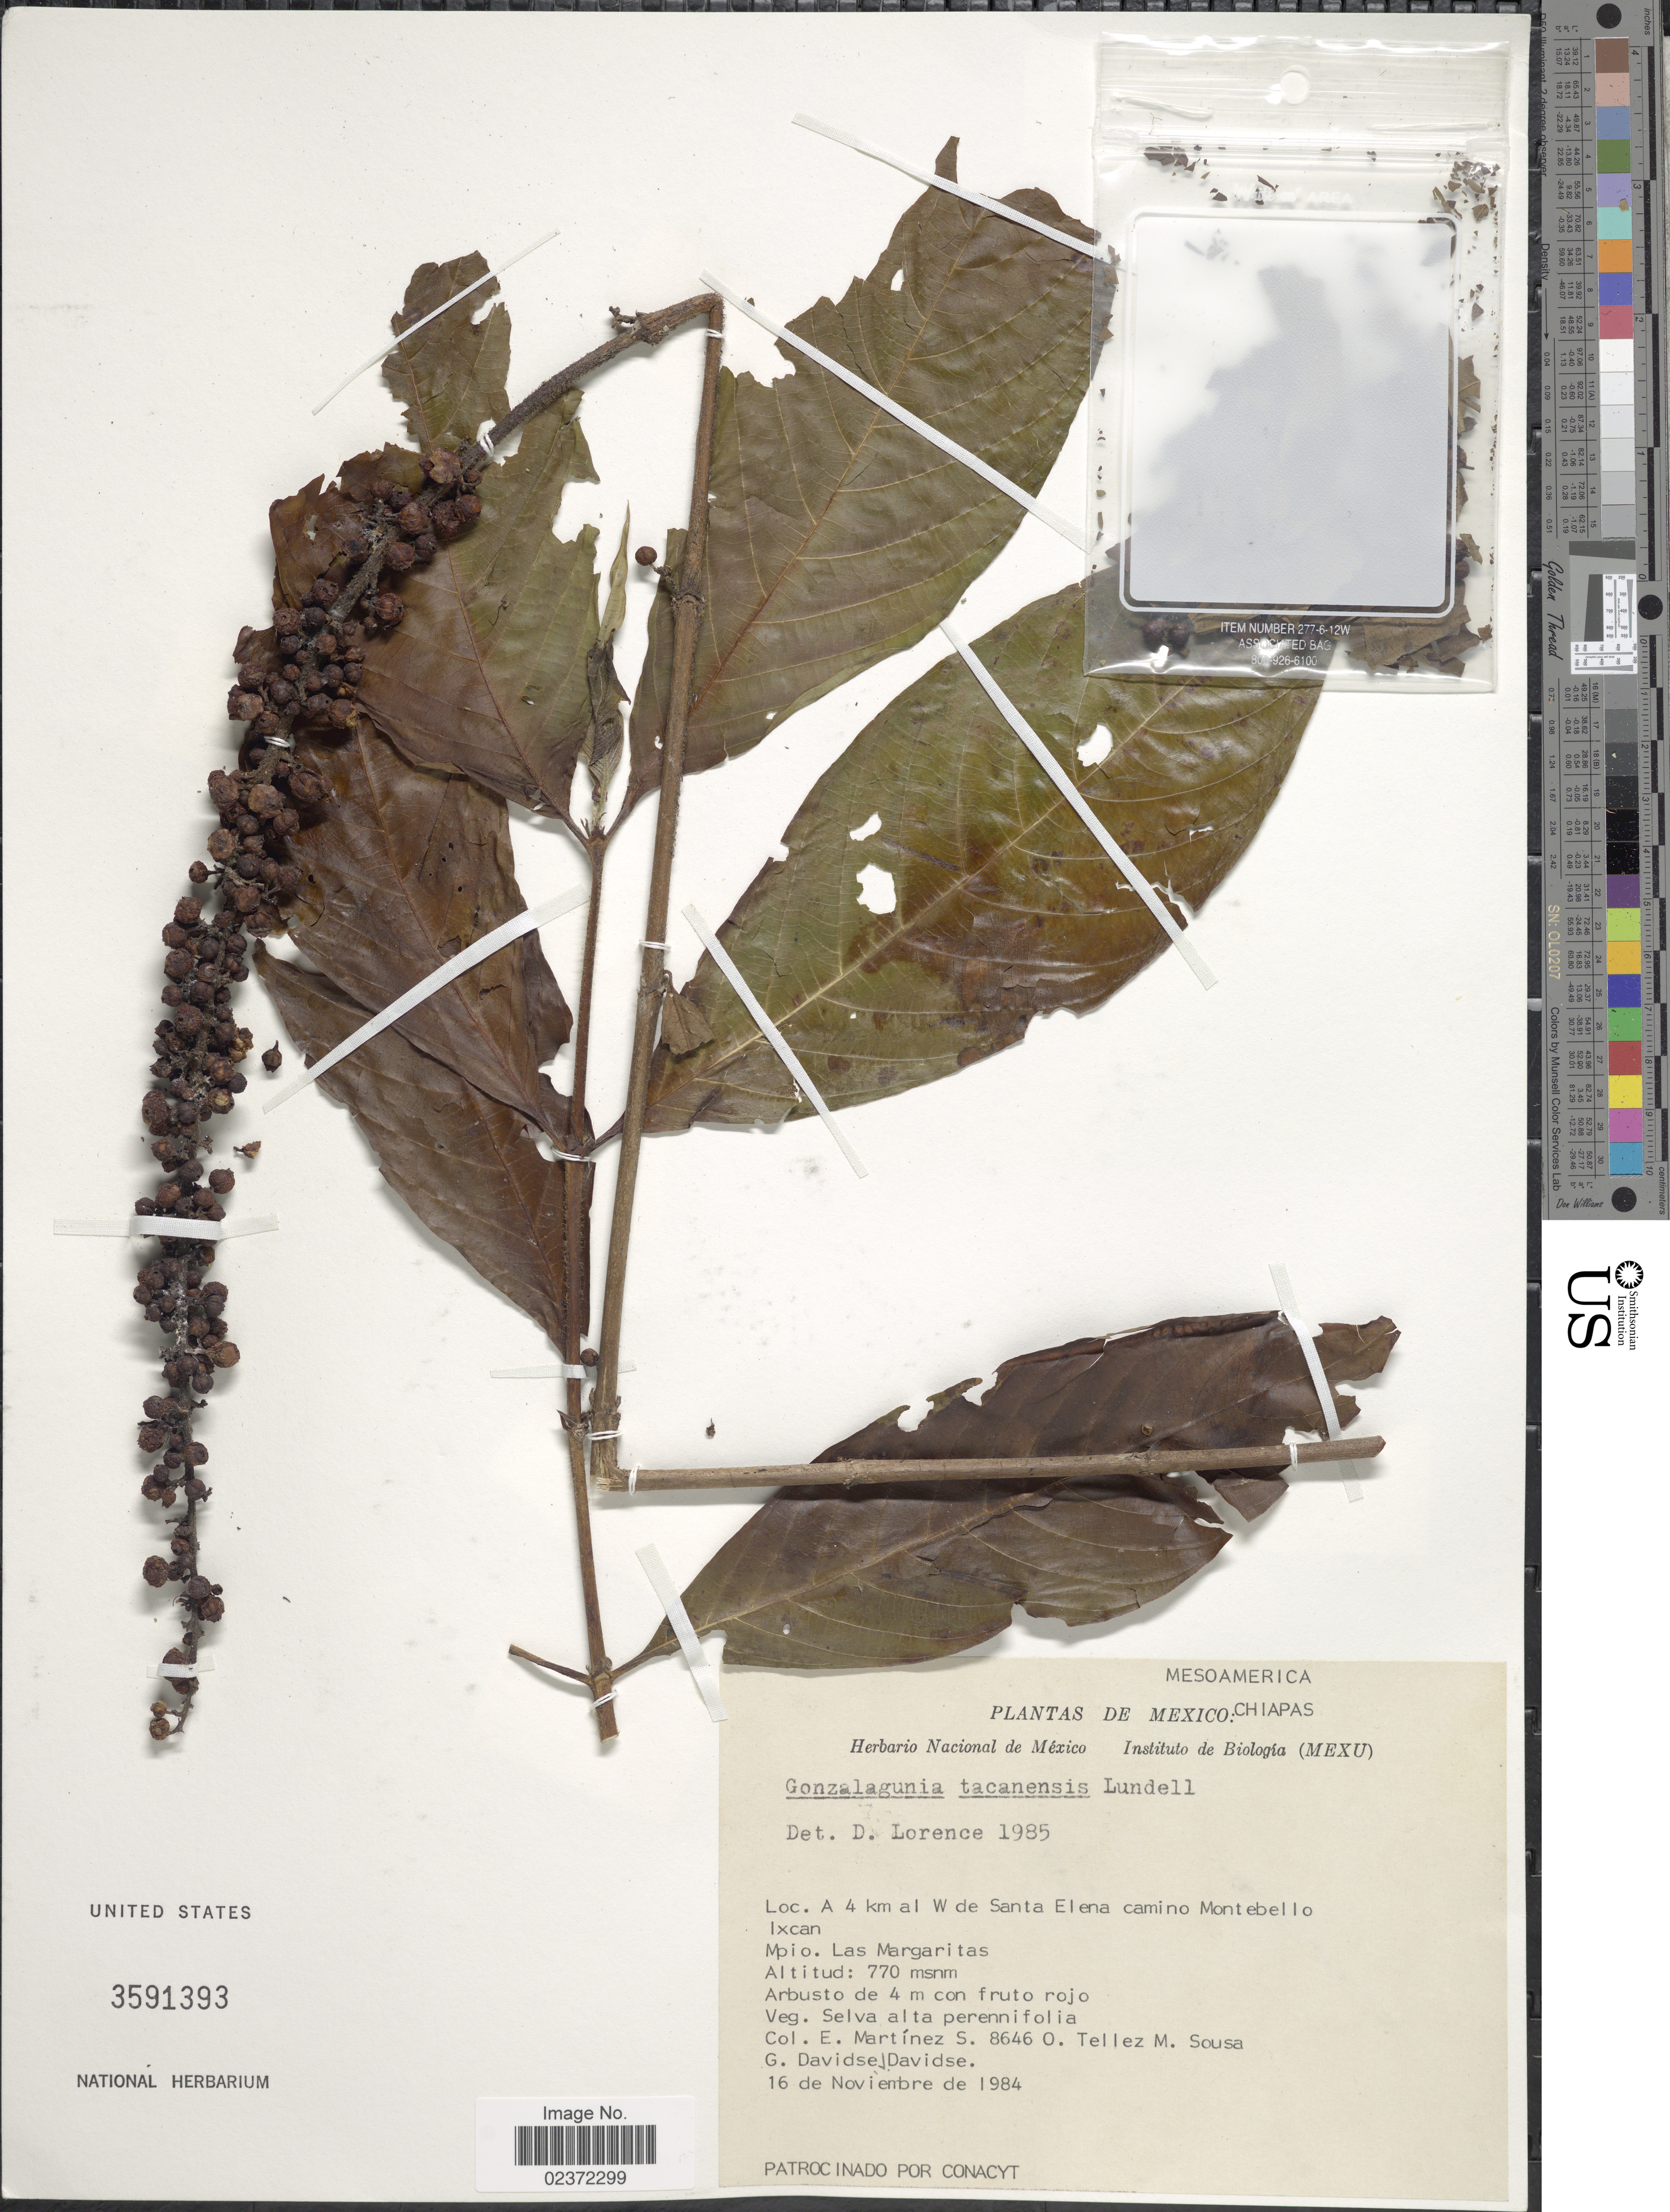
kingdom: Plantae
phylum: Tracheophyta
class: Magnoliopsida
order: Gentianales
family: Rubiaceae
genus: Gonzalagunia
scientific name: Gonzalagunia tacanensis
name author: Lundell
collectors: E. M. Martínez S., O. Tellez, M. Sousa, G. Davidse & J. Davidse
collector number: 8646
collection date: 1984-11-16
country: Mexico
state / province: Chiapas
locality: A 4 km al W de Santa Elena camino Montebello Ixcan, Mpio. Las Margaritas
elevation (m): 770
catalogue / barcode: US 3591393